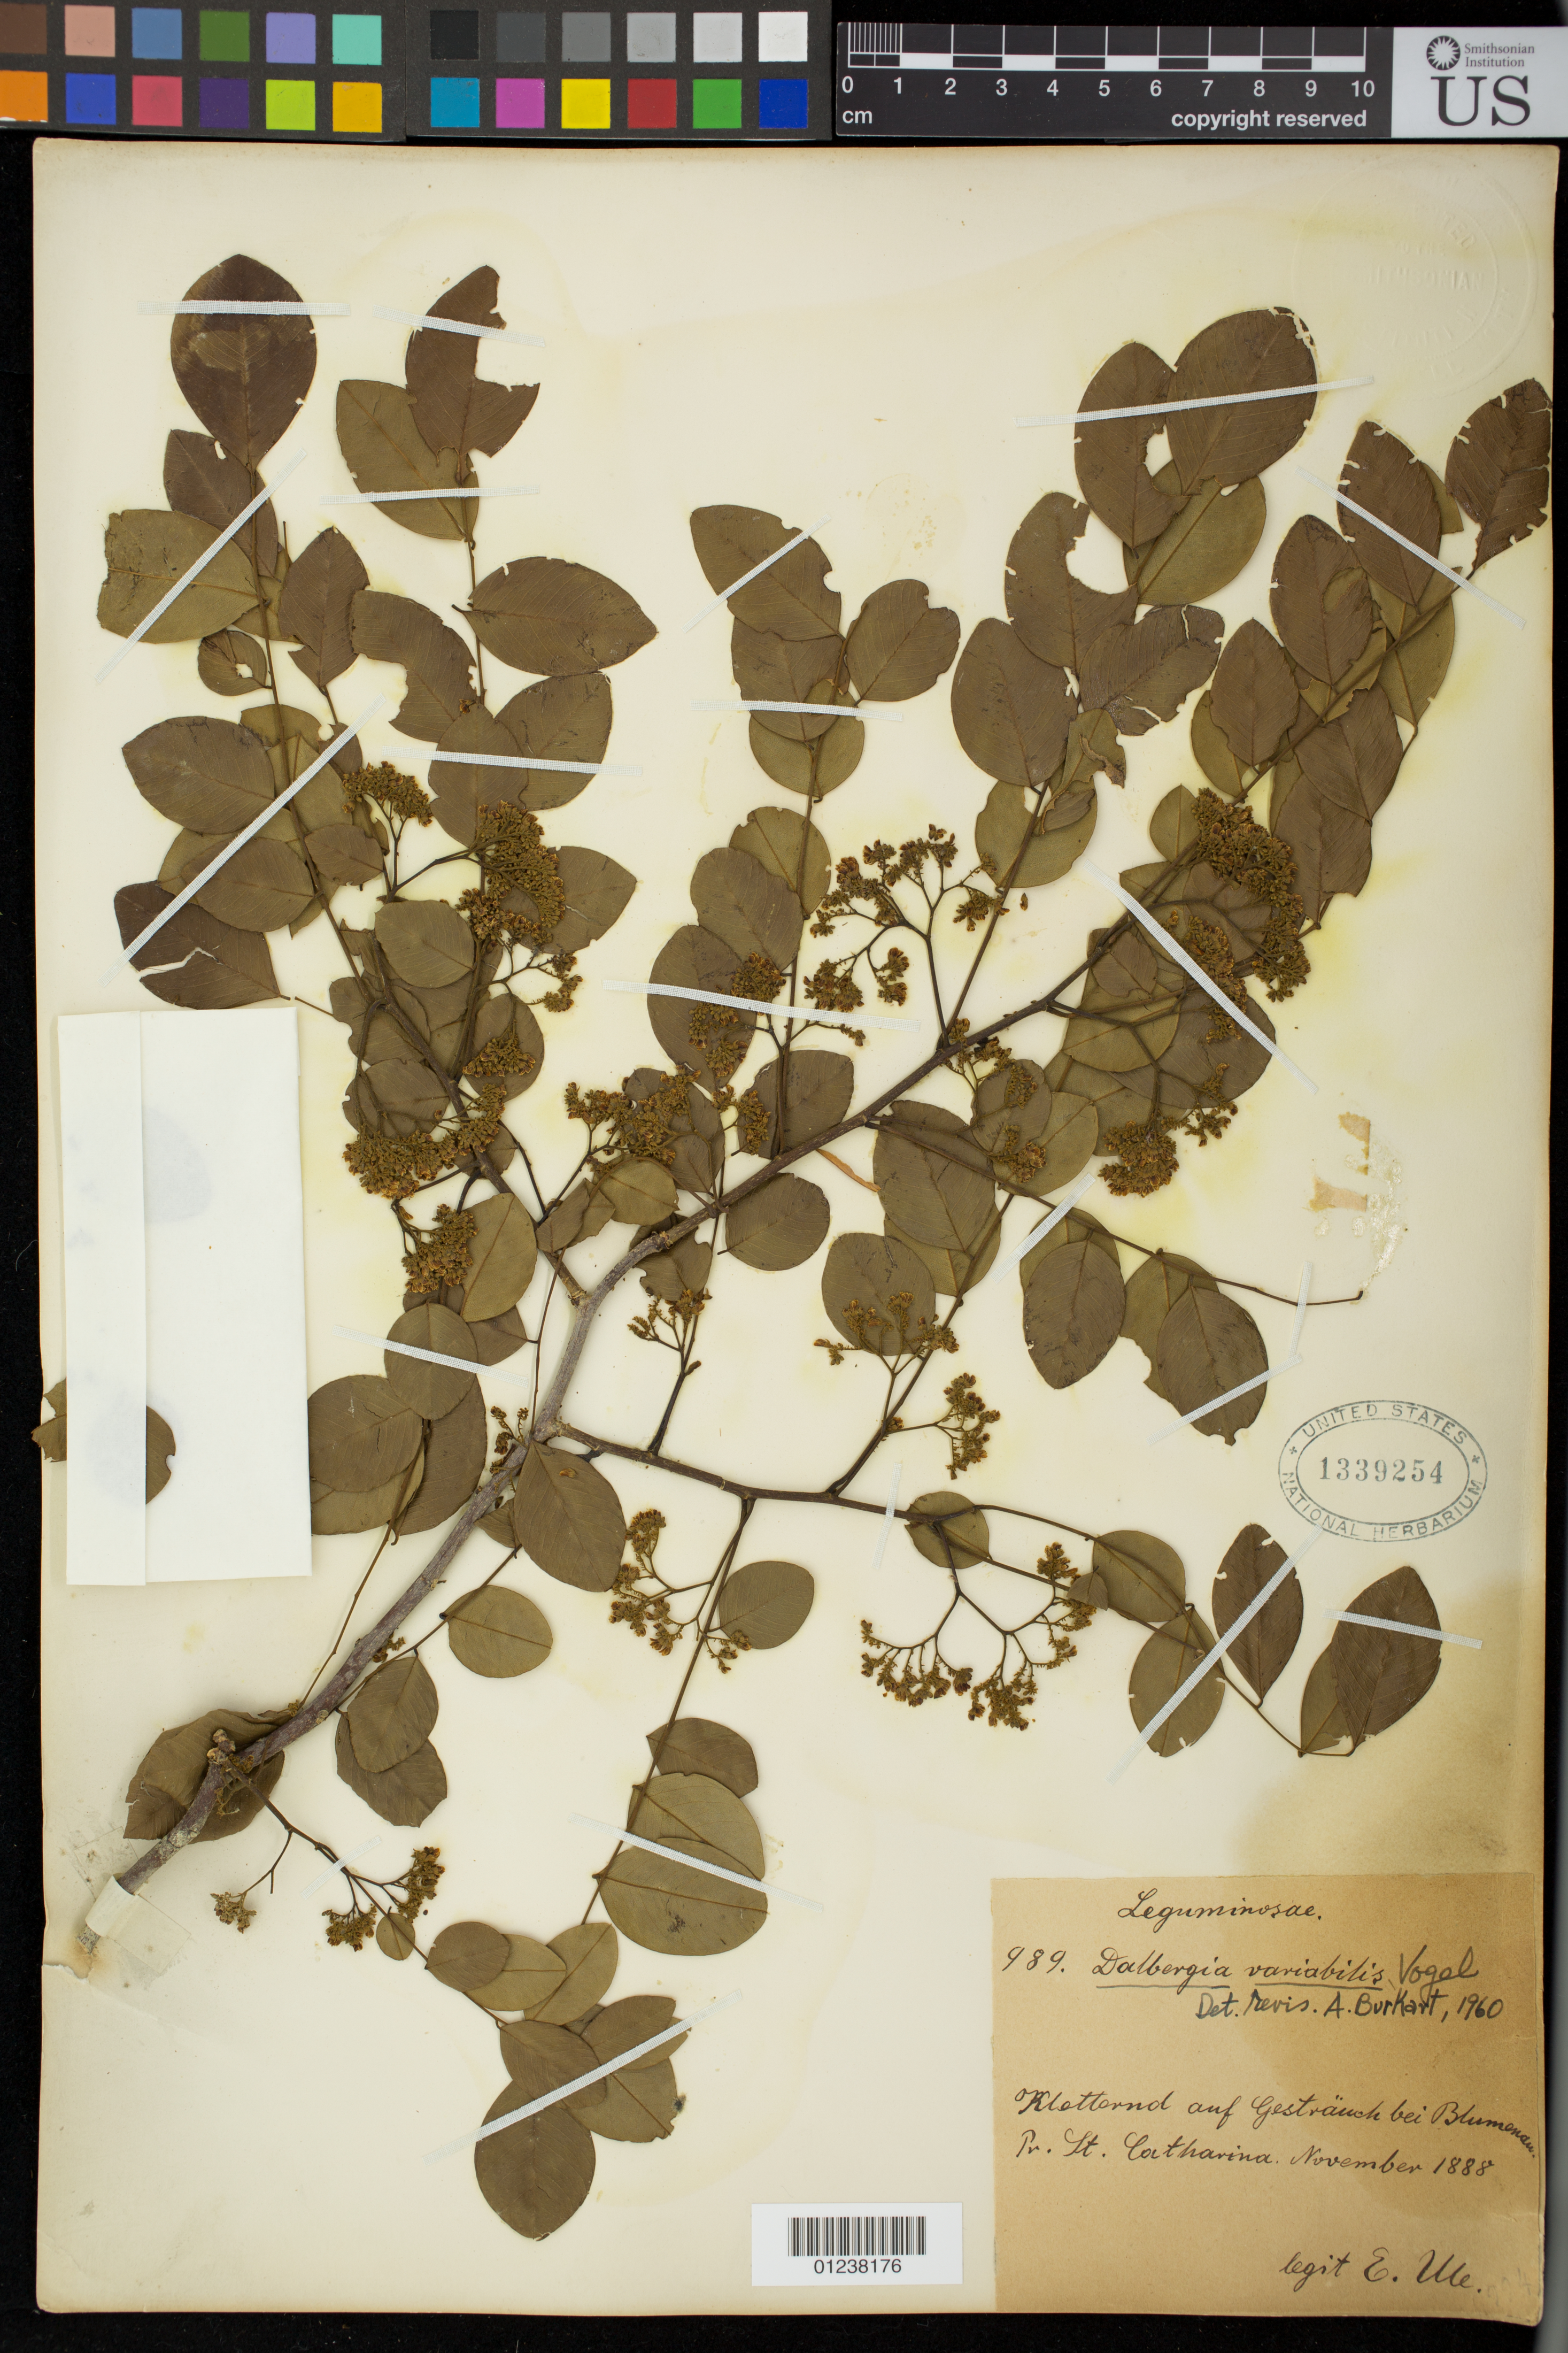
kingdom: Plantae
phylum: Tracheophyta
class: Magnoliopsida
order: Fabales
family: Fabaceae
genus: Dalbergia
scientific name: Dalbergia frutescens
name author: (Vell.) Britton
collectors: E. H. Ule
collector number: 989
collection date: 1888-11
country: Brazil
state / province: Santa Catarina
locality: Kletternol auf Gestrauch bei Blumenau. Pr. St. Catharina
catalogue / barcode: US 1339254